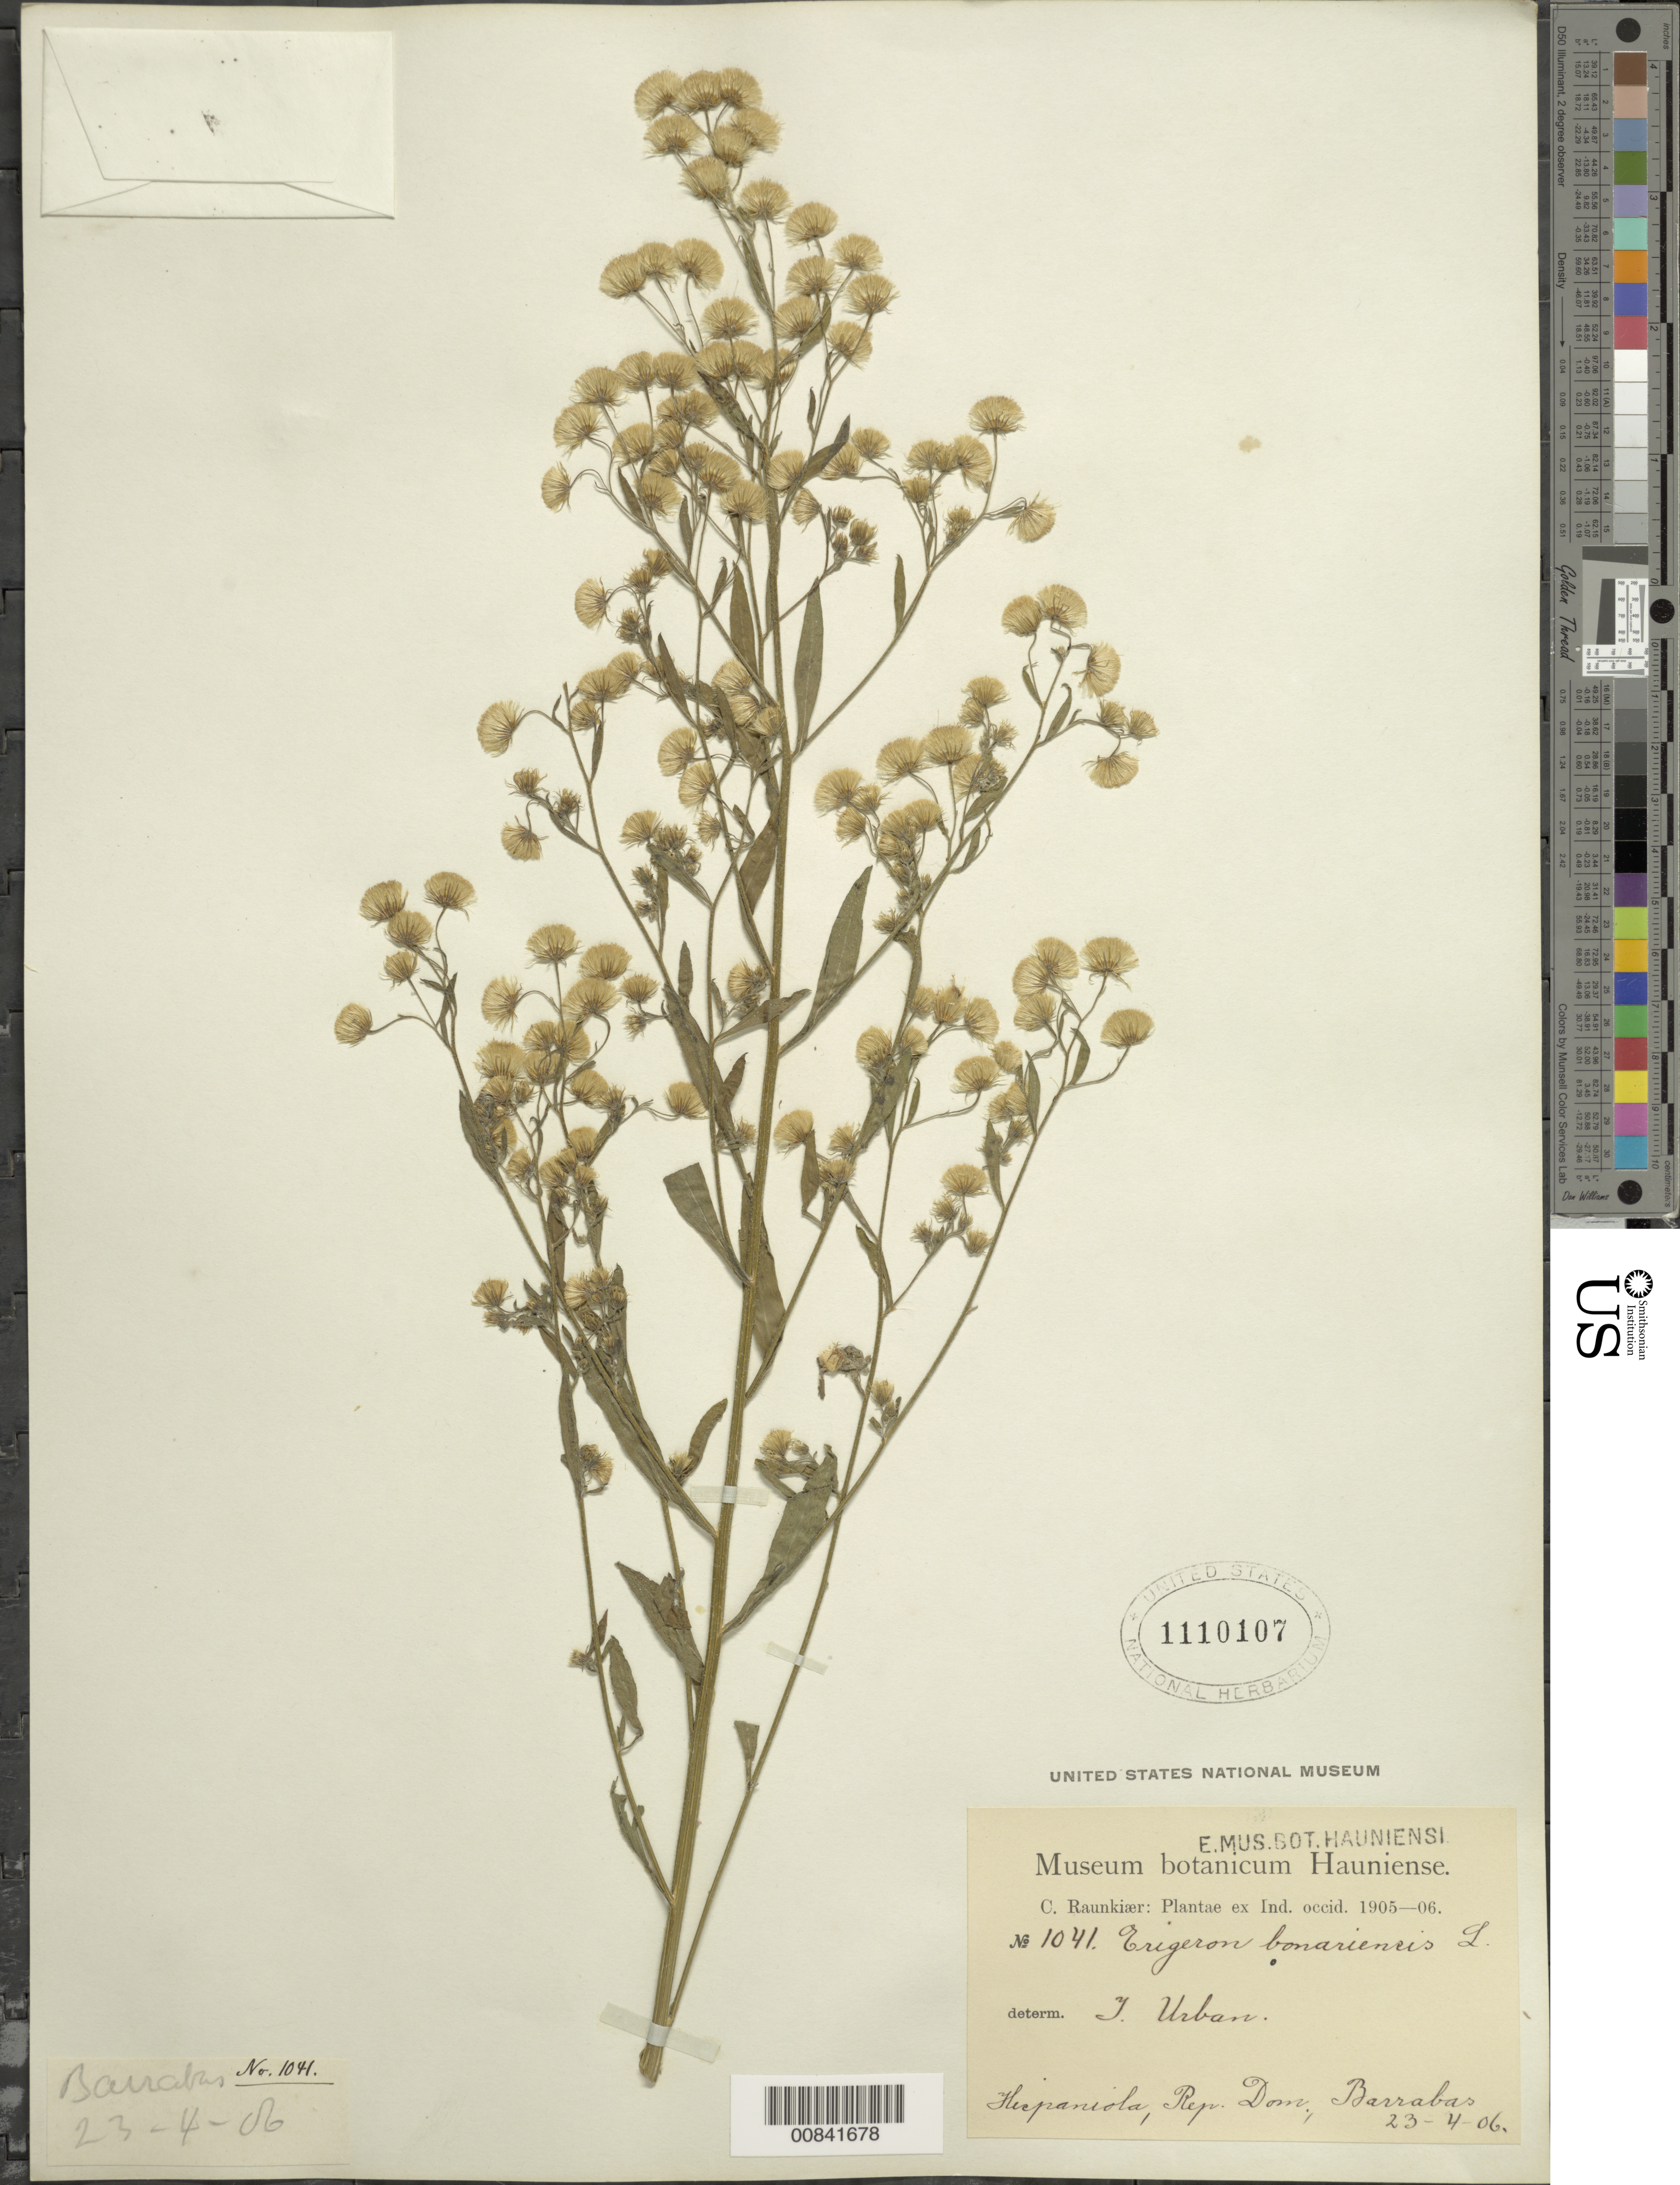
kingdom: Plantae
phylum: Tracheophyta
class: Magnoliopsida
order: Asterales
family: Asteraceae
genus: Conyza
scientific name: Conyza bonariensis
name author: (L.) Cronq.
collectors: C. C. Raunkiaer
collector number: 1041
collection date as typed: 23 Apr 1906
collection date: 1906-04-23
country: Dominican Republic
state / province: Puerto Plata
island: Hispaniola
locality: Barrabas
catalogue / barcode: US 1110107